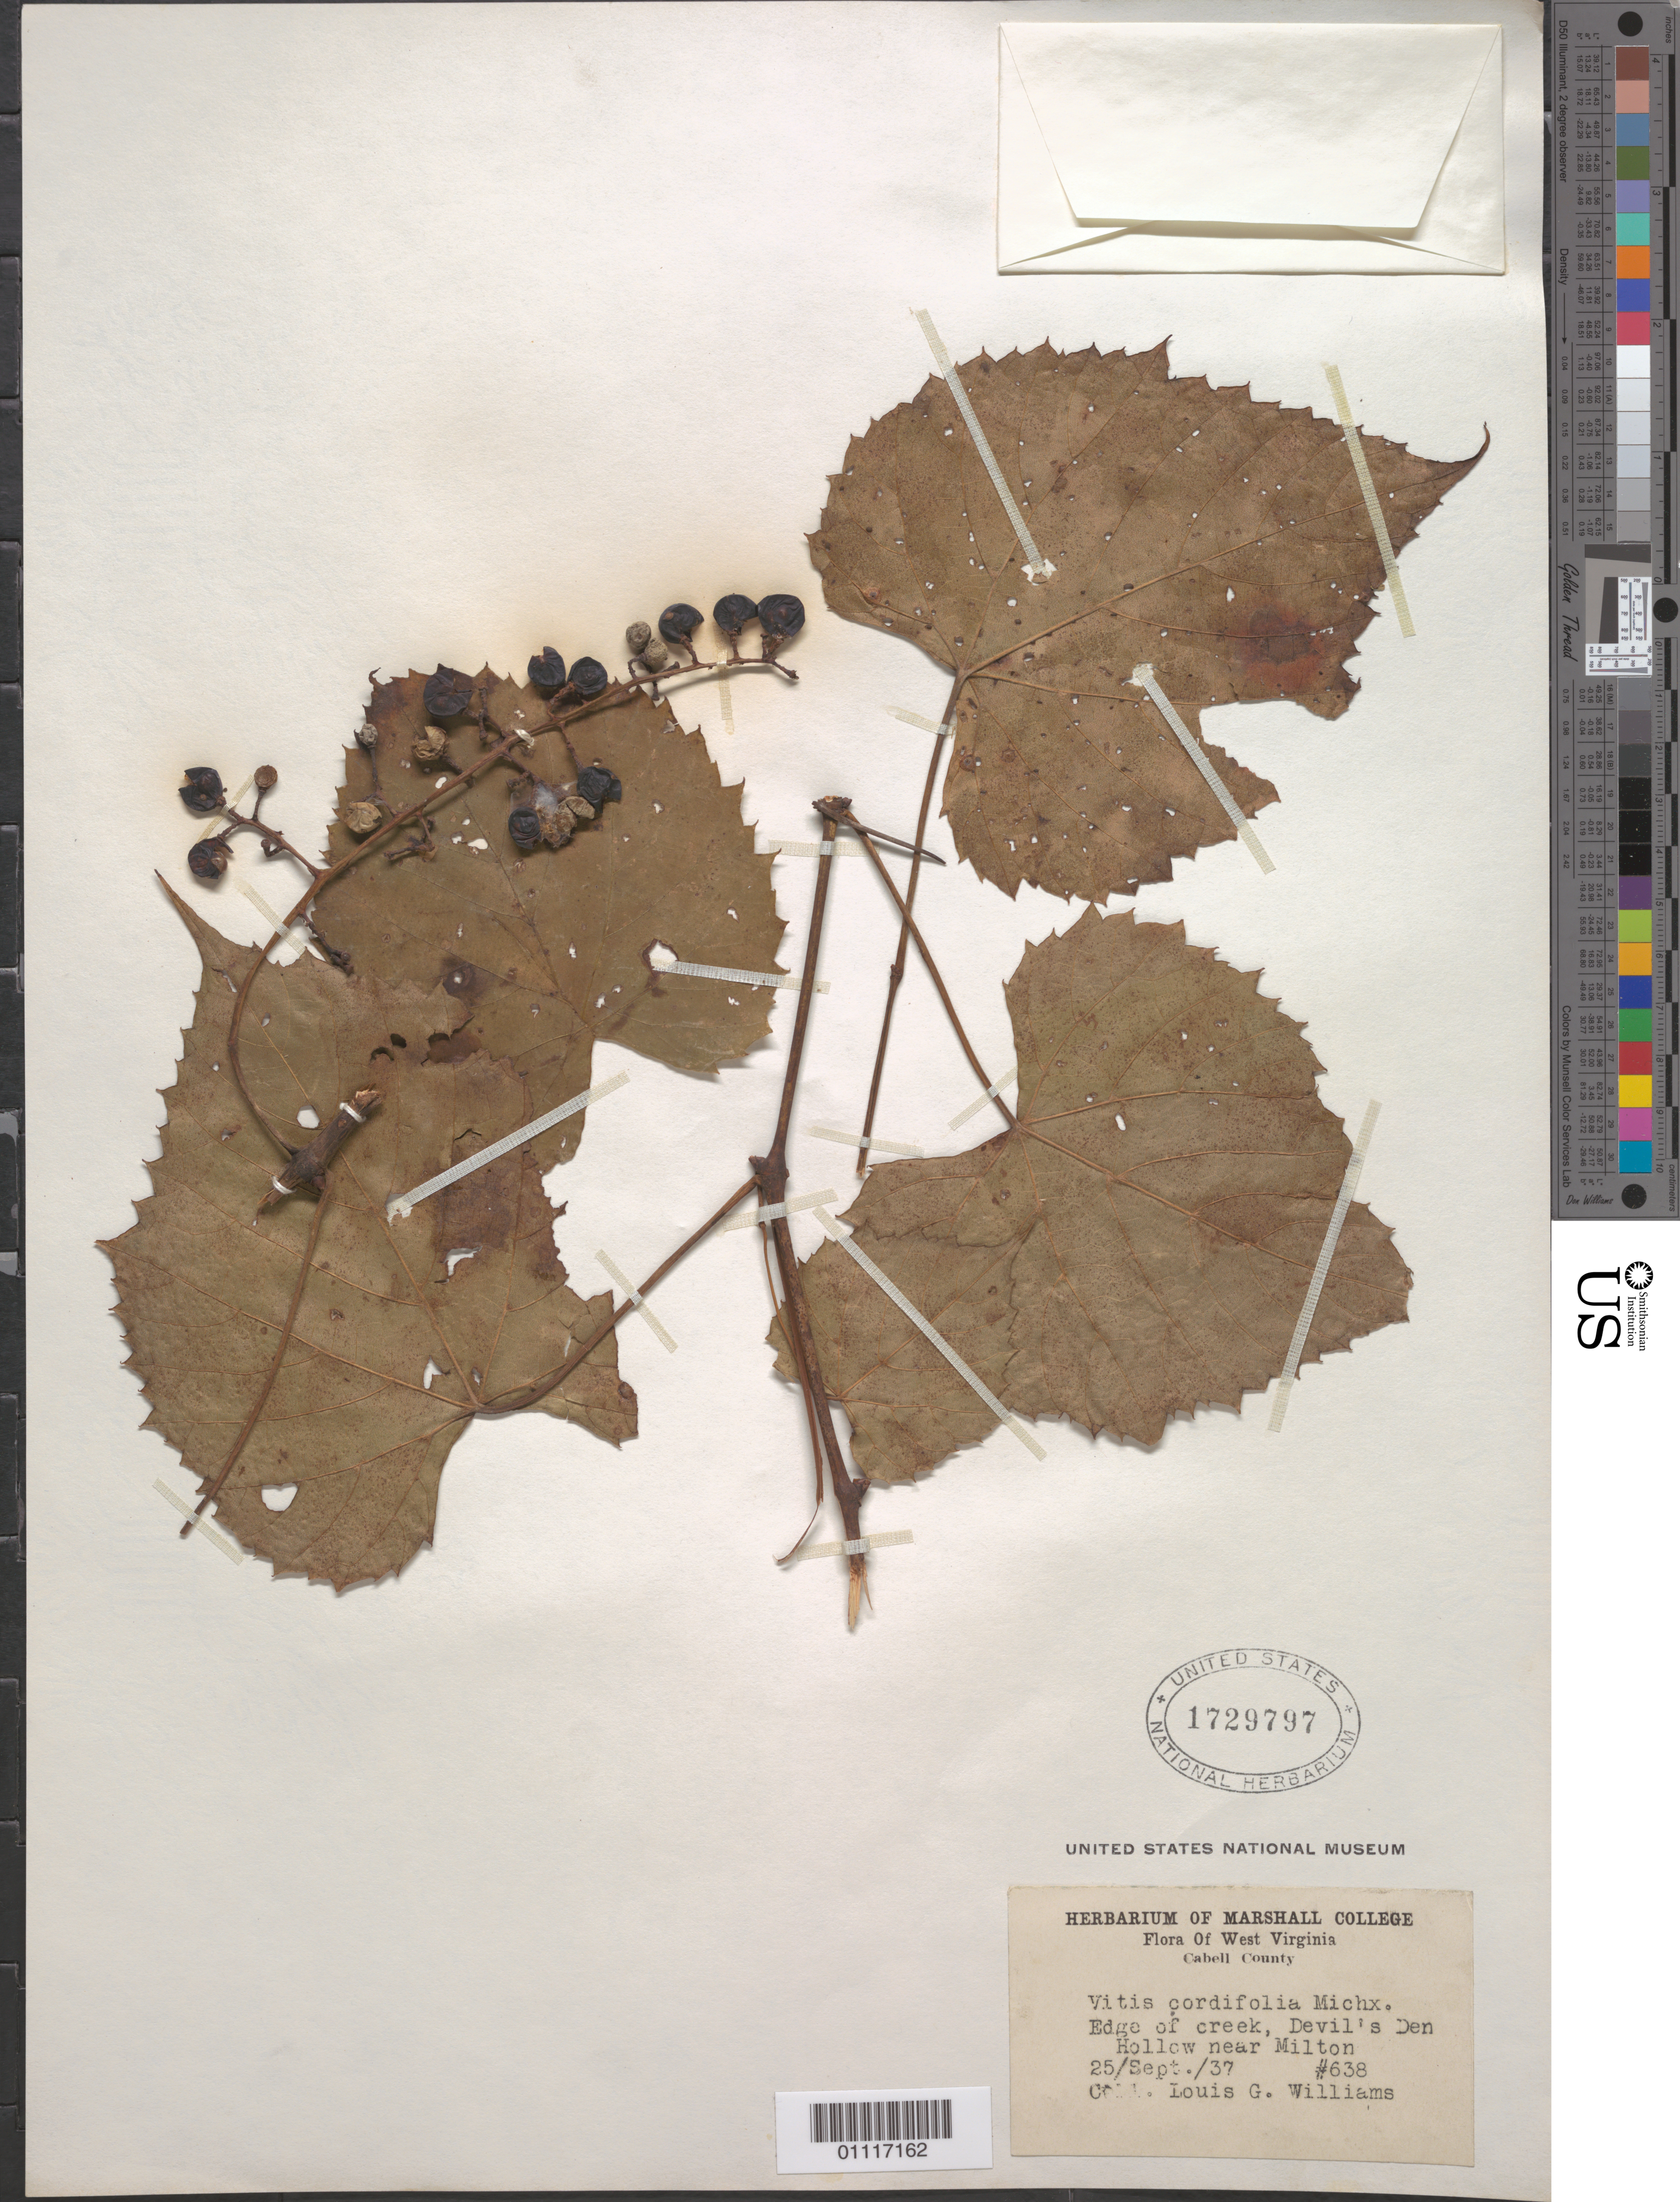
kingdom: Plantae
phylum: Tracheophyta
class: Magnoliopsida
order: Vitales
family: Vitaceae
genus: Vitis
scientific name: Vitis cordifolia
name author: Michx.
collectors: L. G. Williams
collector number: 638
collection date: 1937-09-25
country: United States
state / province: West Virginia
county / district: Cabell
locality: Edge of creek, Devil's Den Hollow near Milton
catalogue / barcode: US 1729797